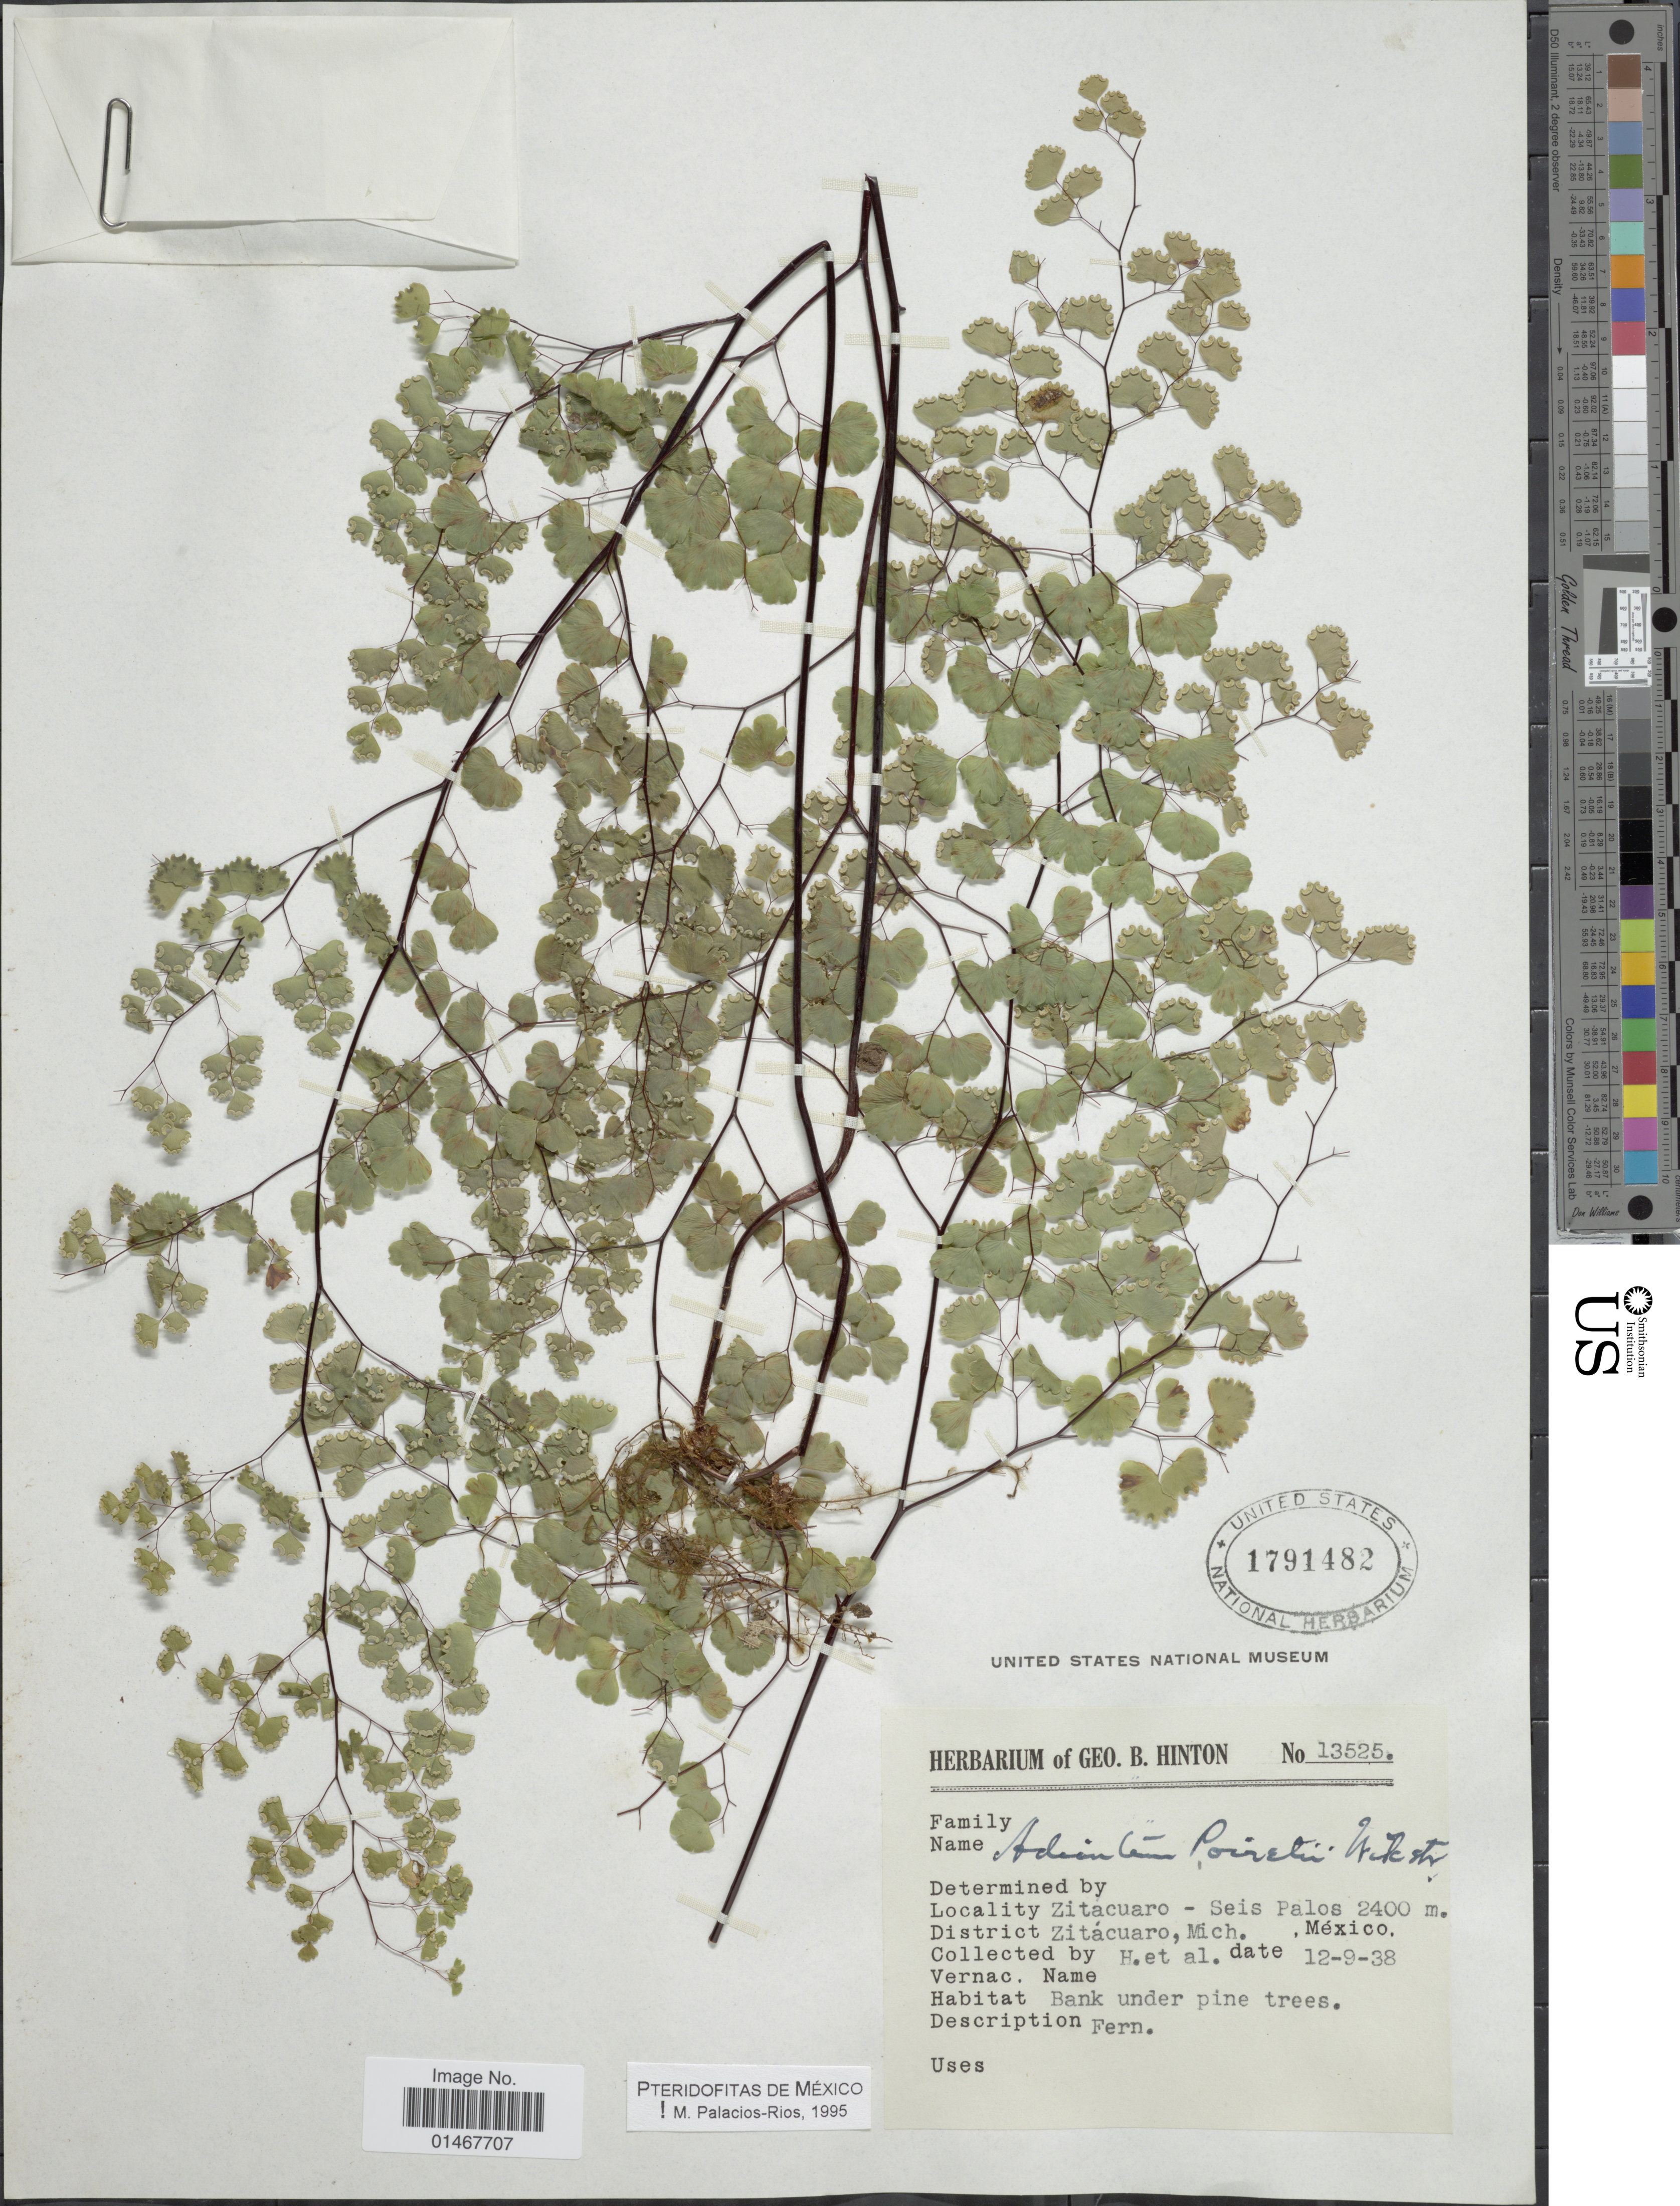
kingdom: Plantae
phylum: Tracheophyta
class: Polypodiopsida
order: Polypodiales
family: Pteridaceae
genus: Adiantum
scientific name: Adiantum poiretii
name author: Wikstr.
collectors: G. B. Hinton & et al.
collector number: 13525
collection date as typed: Transcribed d/m/y: 12/9/38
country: Mexico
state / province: Michoacán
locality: Zitacuaro - Seis Palos, District Zitácuaro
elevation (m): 2400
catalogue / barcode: US 1791482